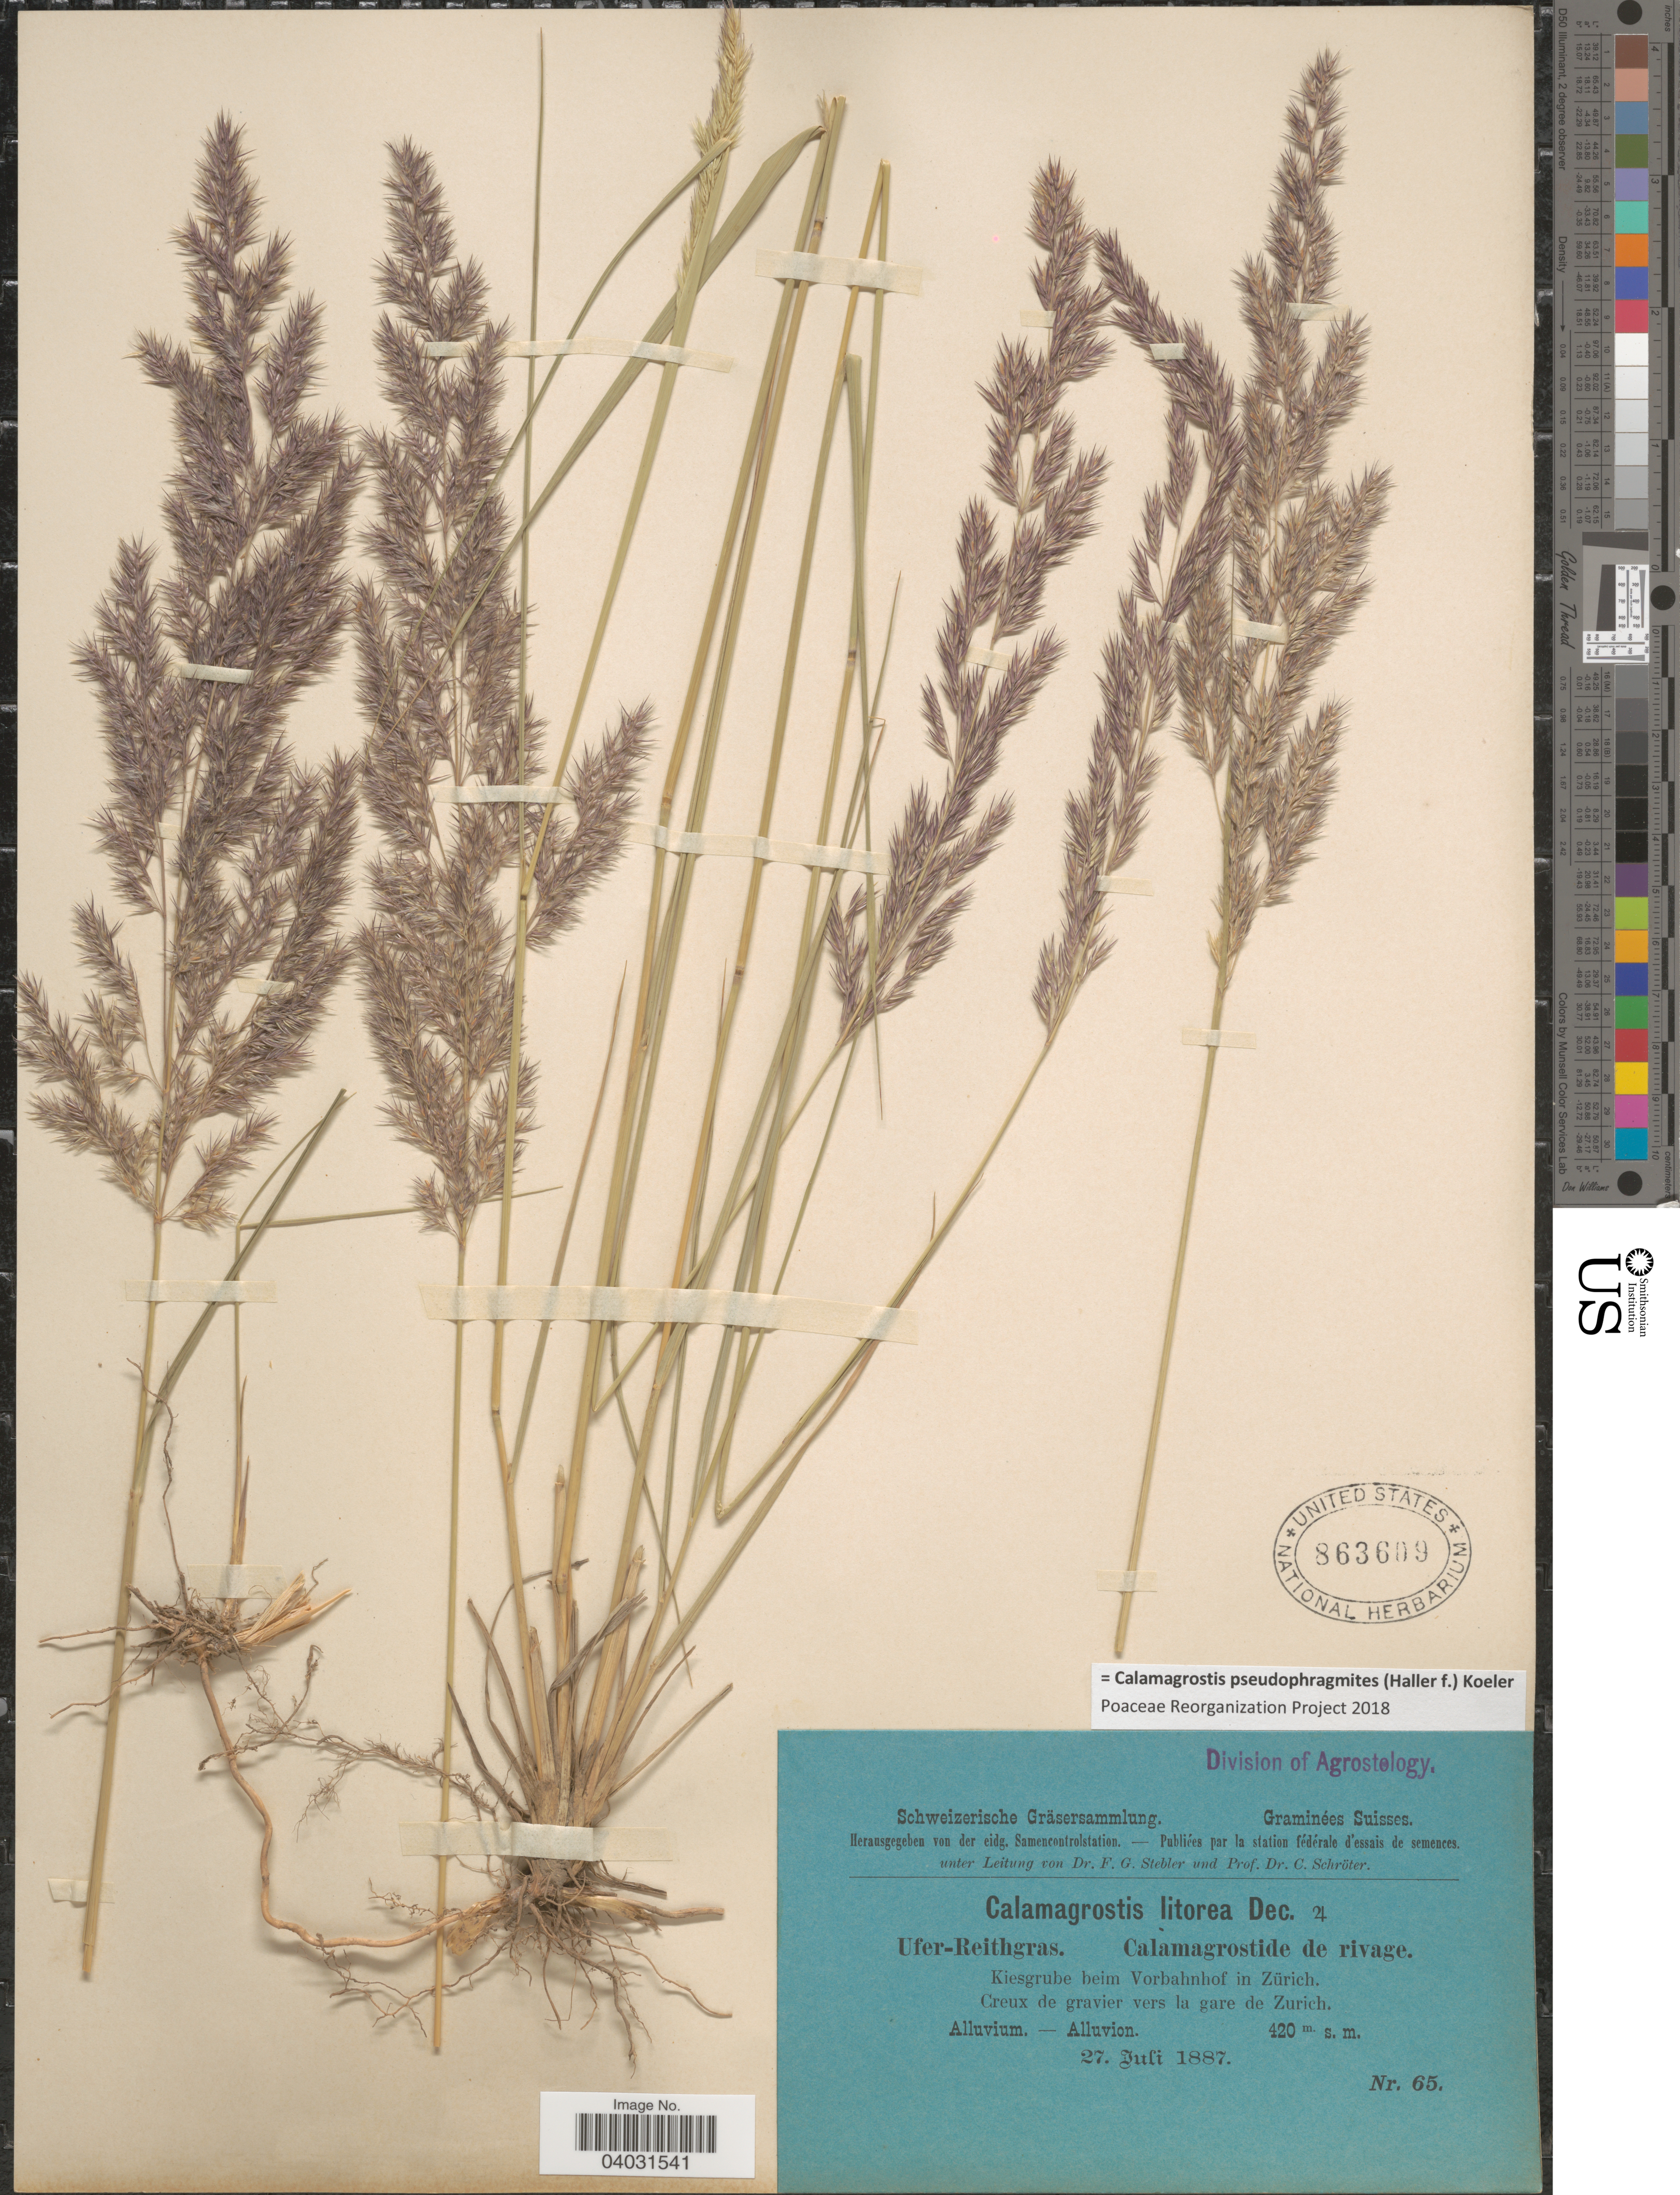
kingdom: Plantae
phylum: Tracheophyta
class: Liliopsida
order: Poales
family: Poaceae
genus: Calamagrostis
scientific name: Calamagrostis pseudophragmites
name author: (Haller f.) Koeler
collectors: Stebler, F.G. & Schröter, C.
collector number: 65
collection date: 1887-07-27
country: Switzerland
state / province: Zurich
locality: Suisses. Kiesgrube beim Vorbahnhof in Zürich. Creux de gravier vers la gare de Zurich.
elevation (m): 420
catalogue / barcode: US 863609